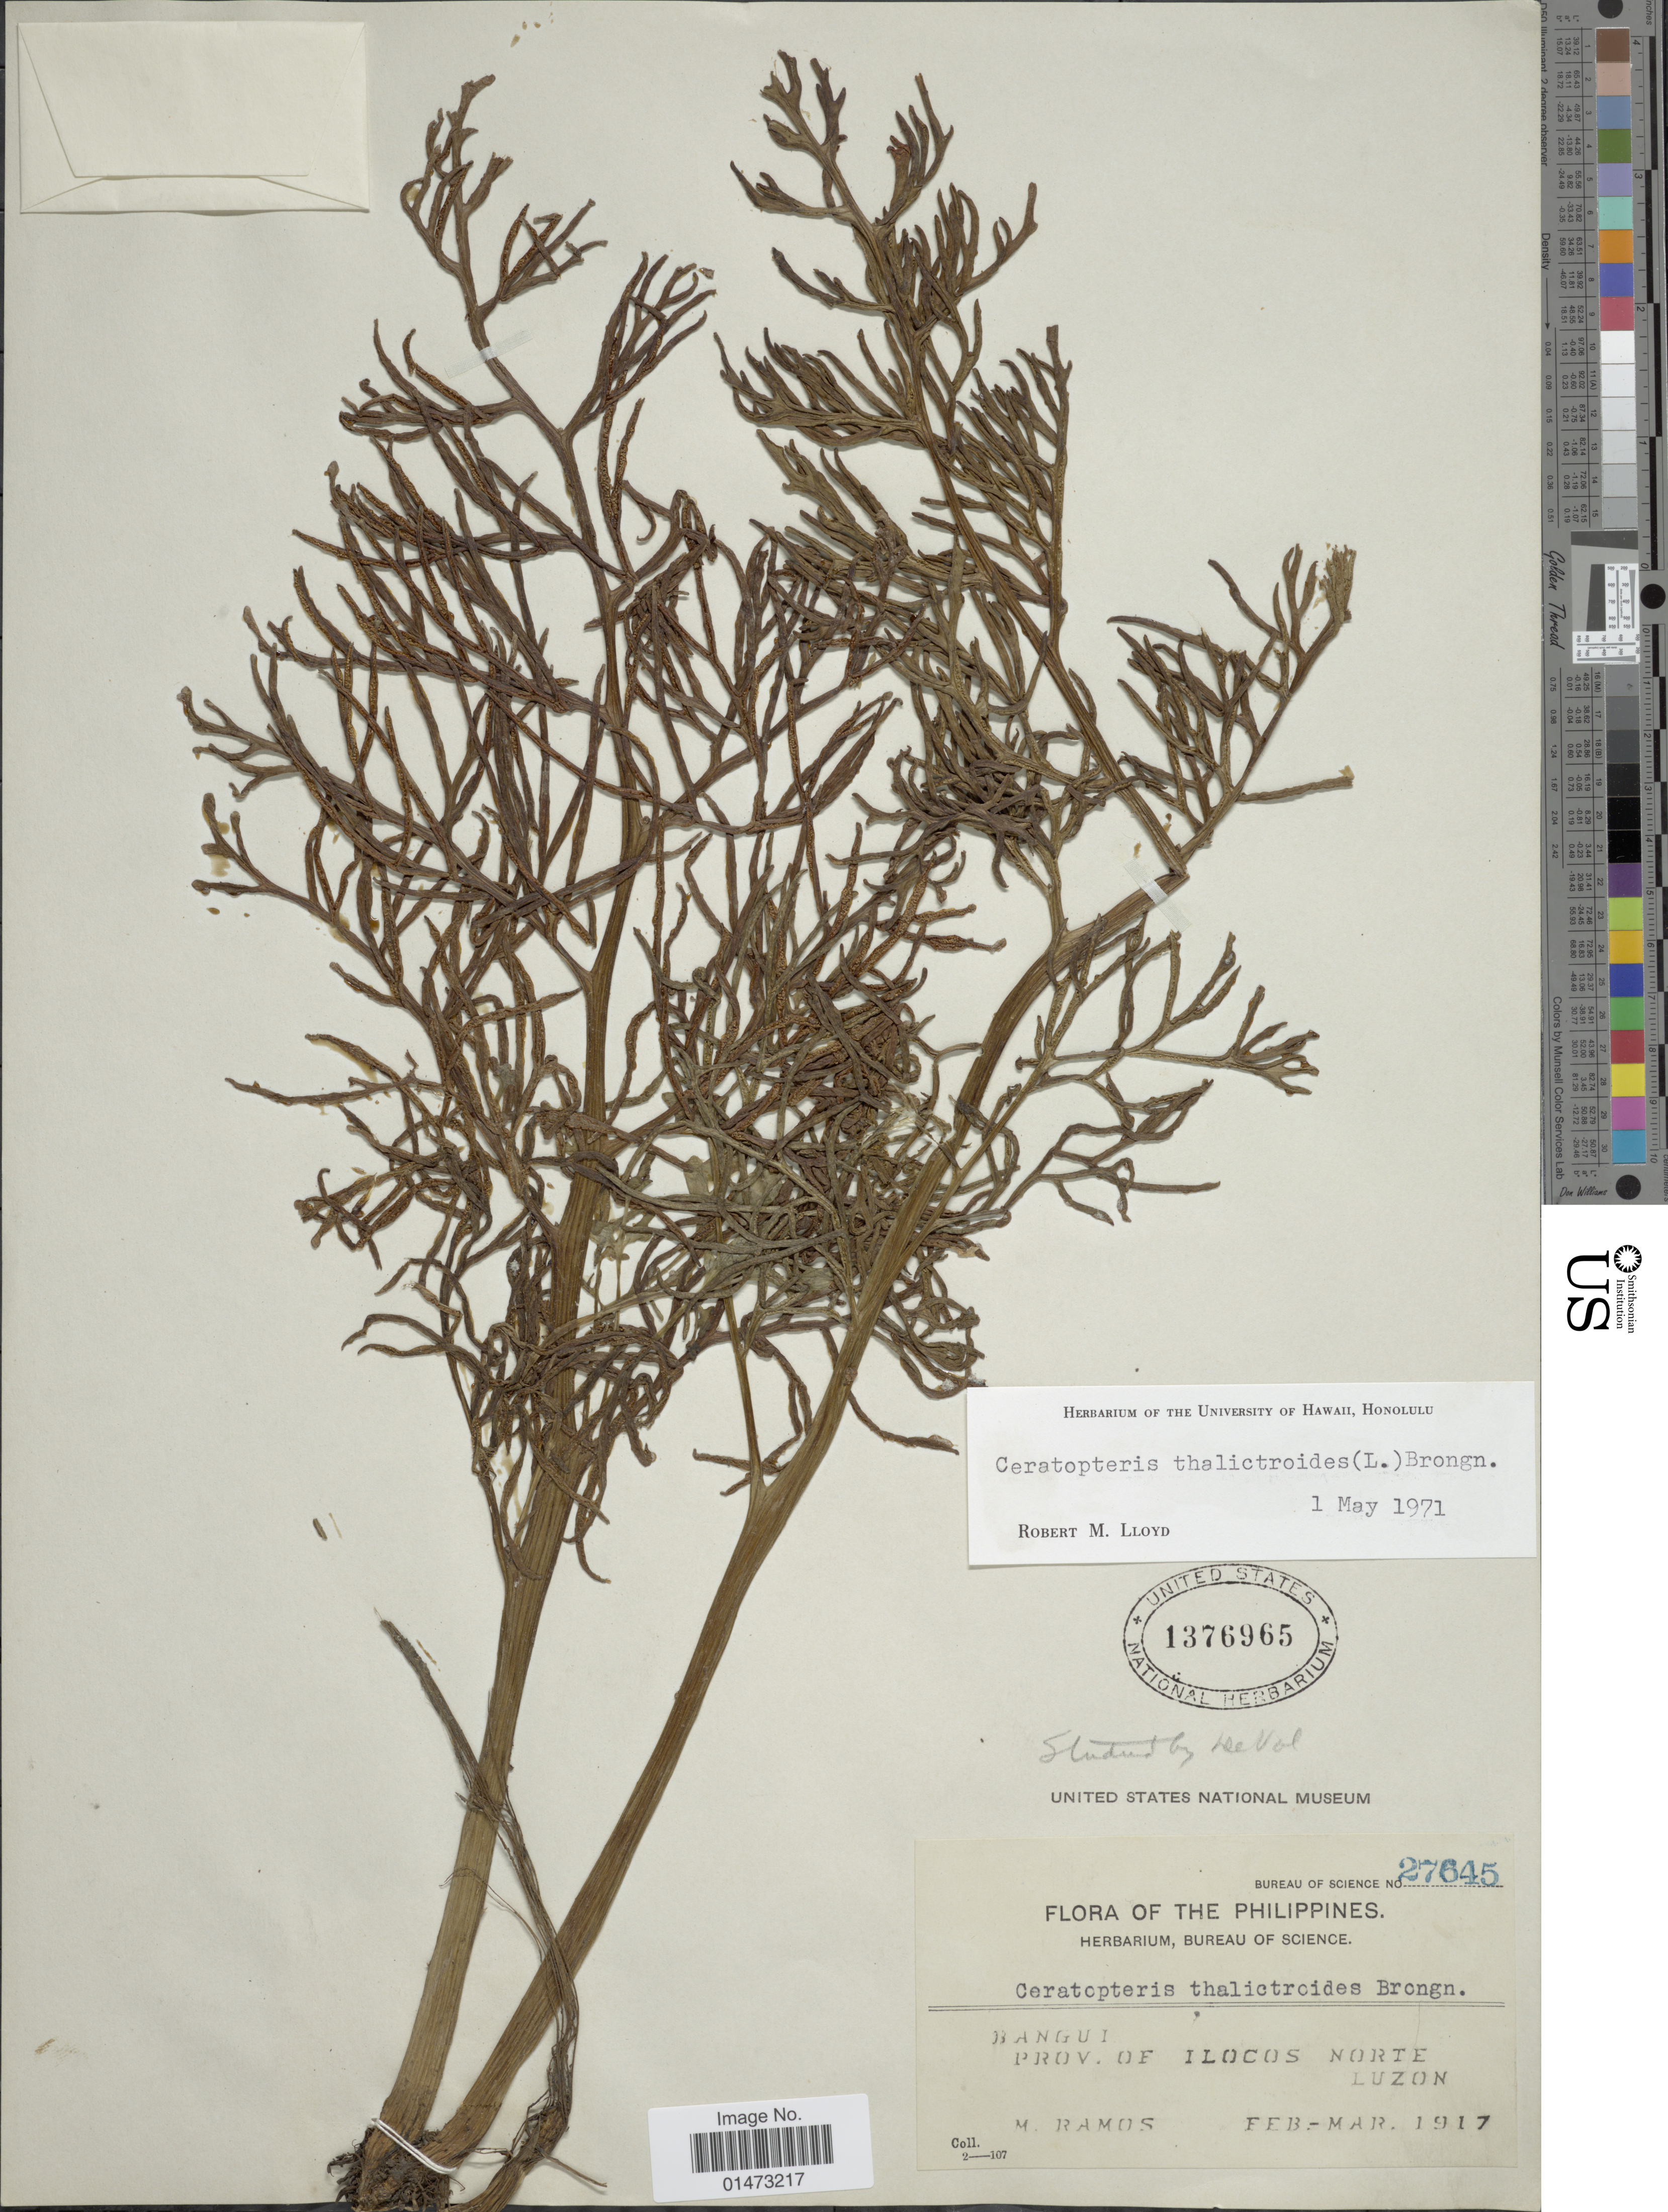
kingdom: Plantae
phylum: Tracheophyta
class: Polypodiopsida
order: Polypodiales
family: Pteridaceae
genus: Ceratopteris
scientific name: Ceratopteris thalictroides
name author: (L.) Brongn.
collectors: M. Ramos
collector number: Bureau of Science 27645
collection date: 1917-02/1917-03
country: Philippines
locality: Bangui, Prov. of Ilocos Norte, Luzon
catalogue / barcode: US 1376965